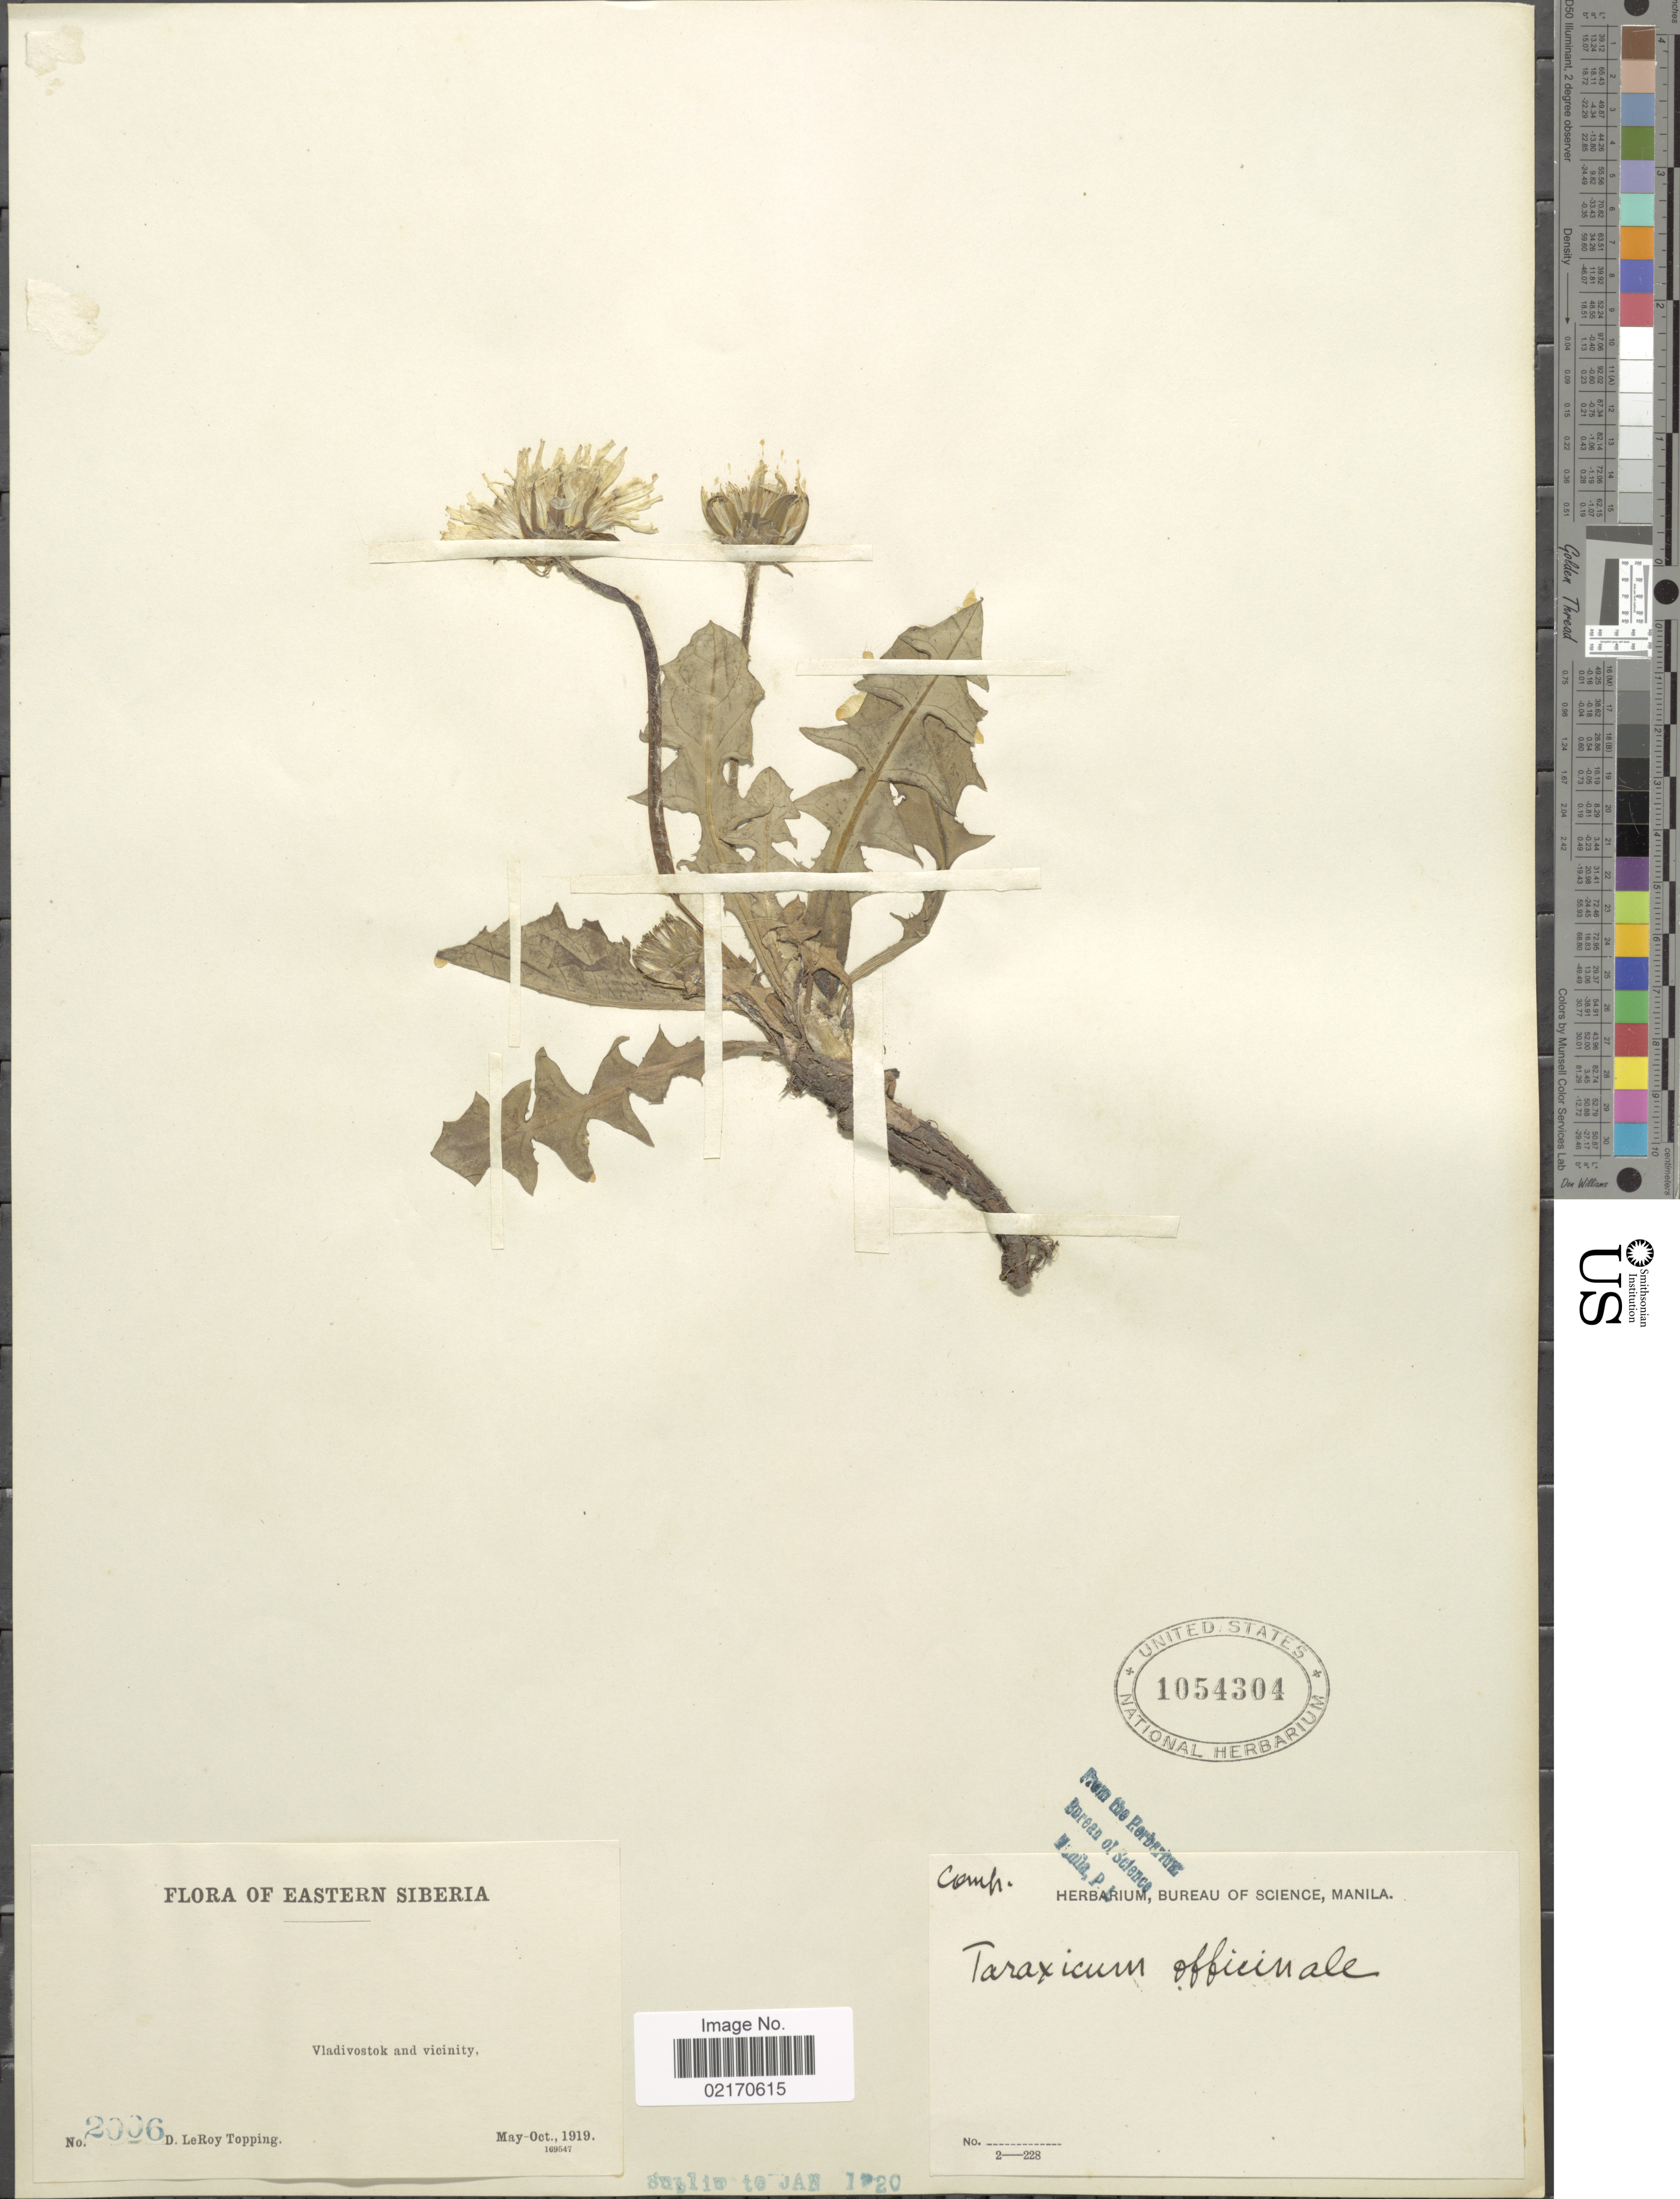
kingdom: Plantae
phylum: Tracheophyta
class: Magnoliopsida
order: Asterales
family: Asteraceae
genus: Taraxacum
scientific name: Taraxacum officinale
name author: G.H. Weber ex F.H. Wigg.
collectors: D. L. Topping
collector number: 2006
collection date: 1919-05/1919-10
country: Russian Federation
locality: Eastern Siberia, Vladivostok and vicinity.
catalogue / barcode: US 1054304